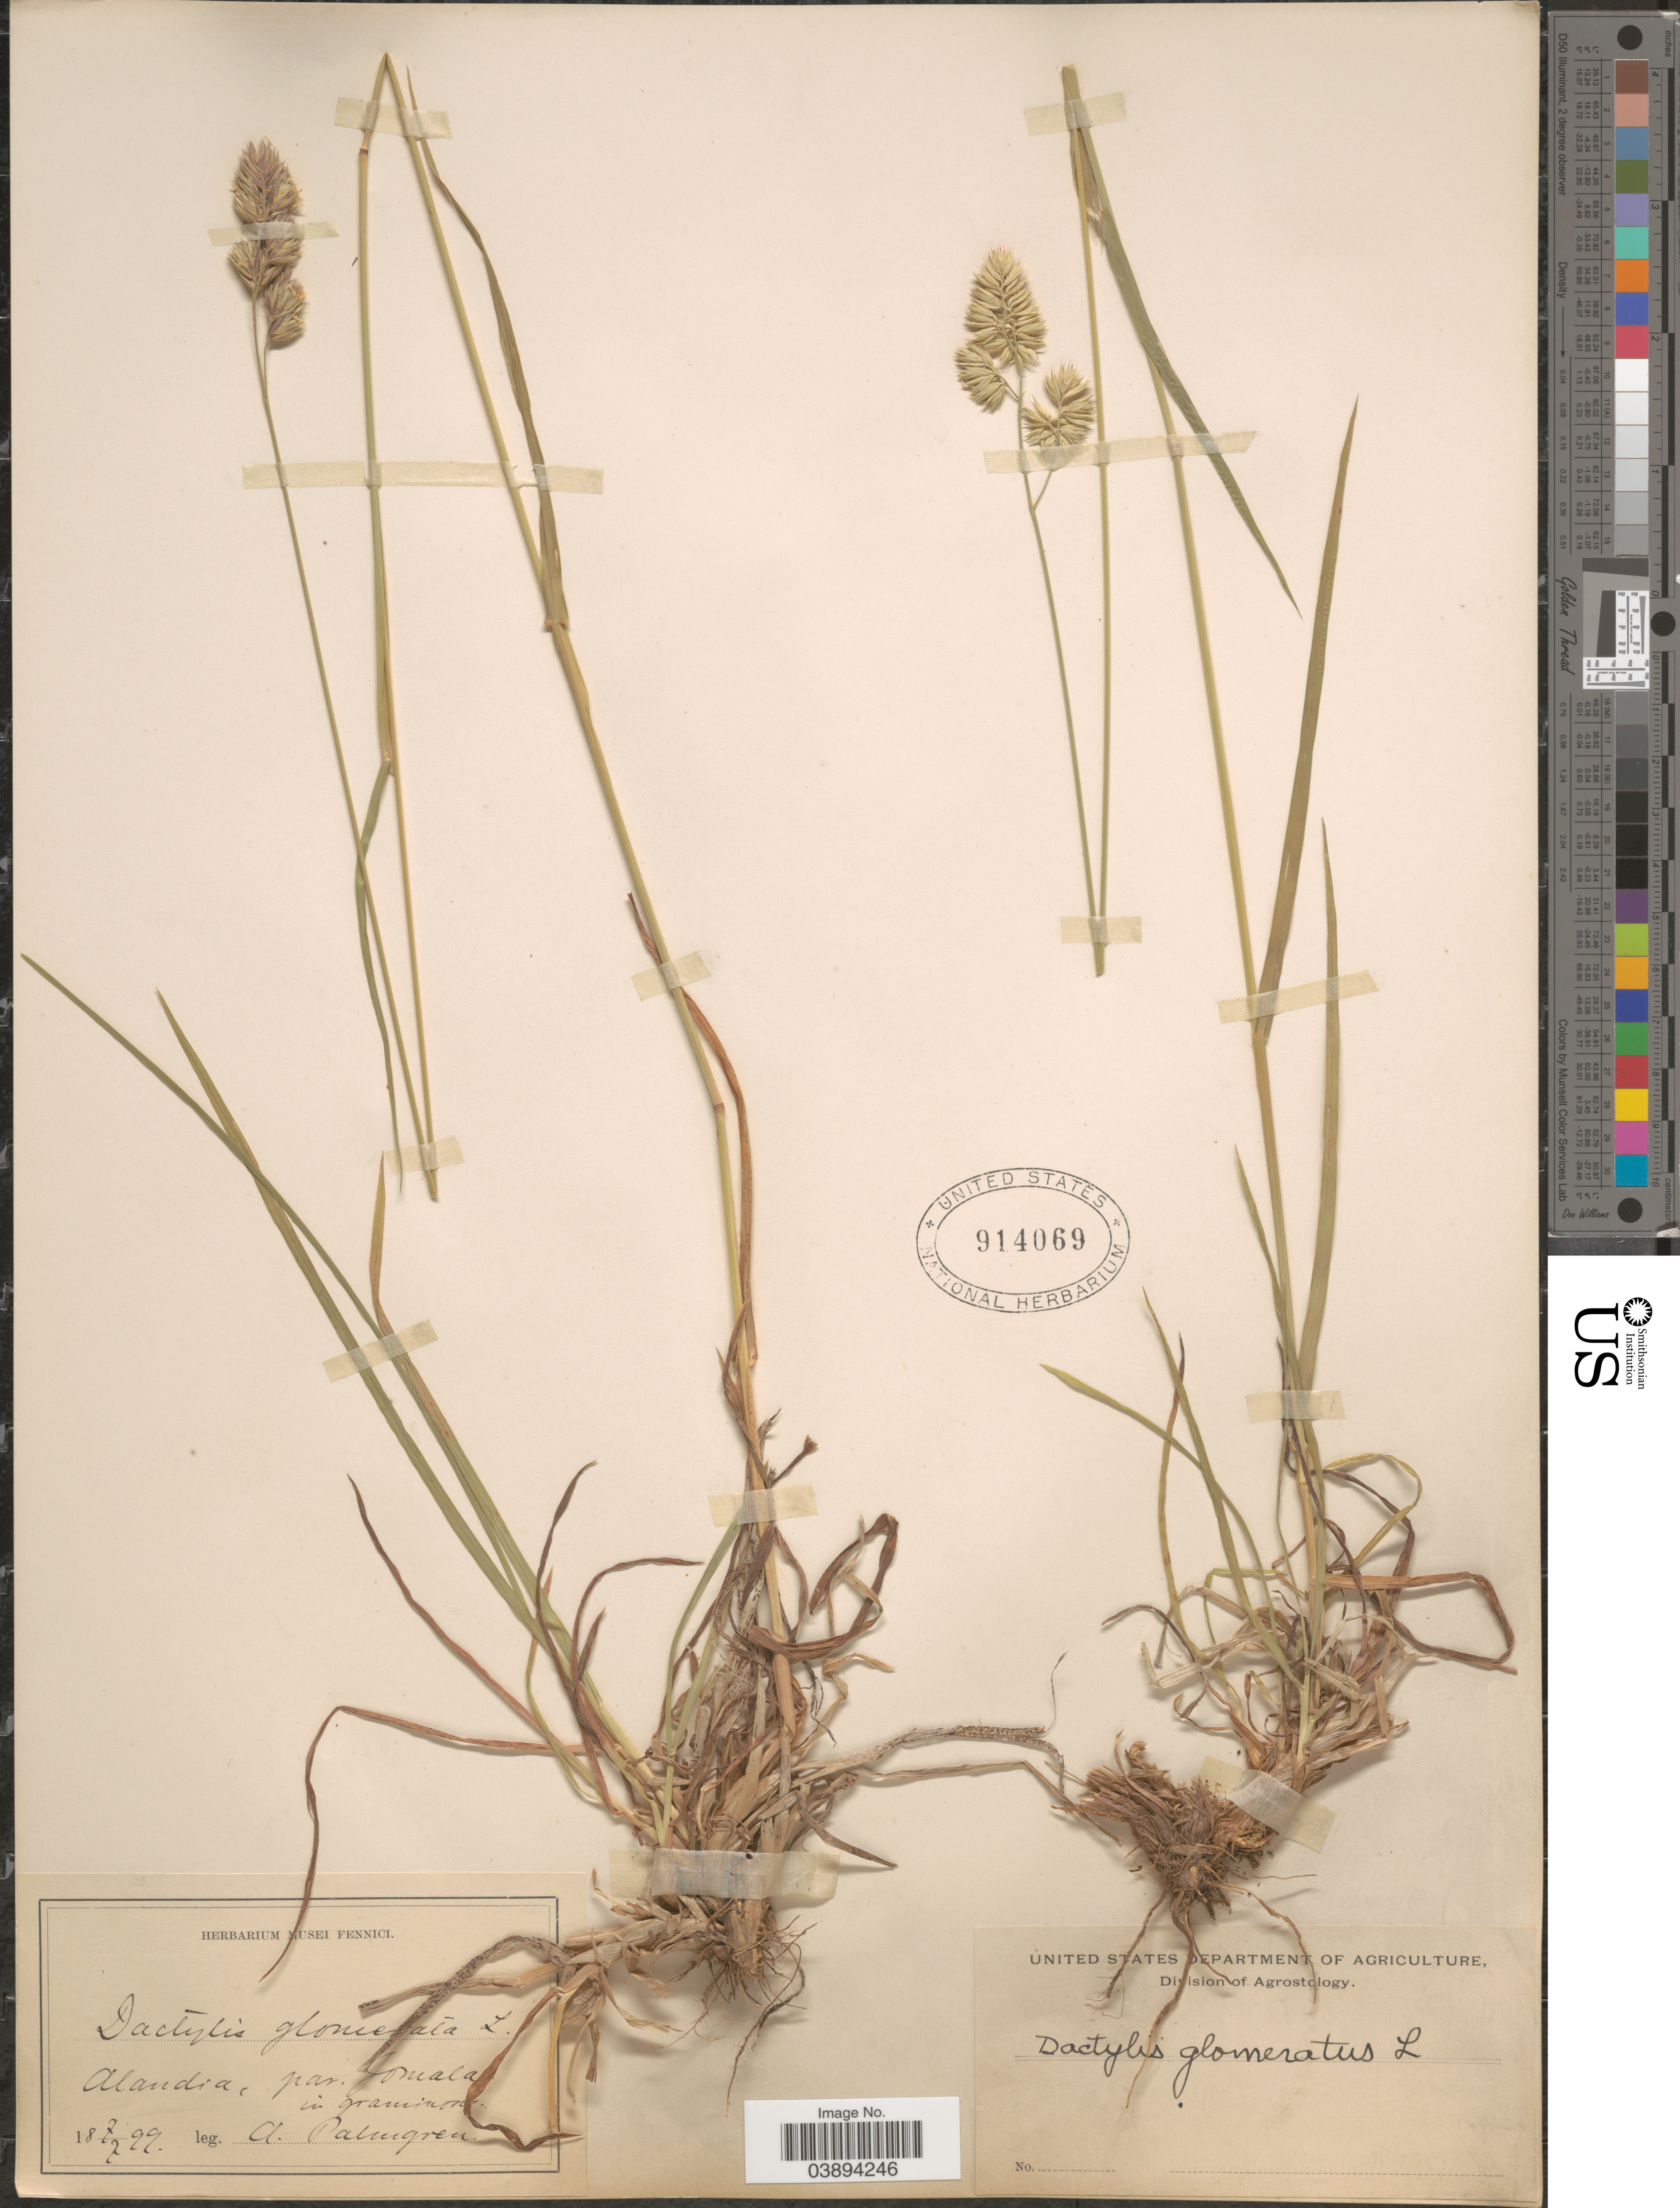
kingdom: Plantae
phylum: Tracheophyta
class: Liliopsida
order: Poales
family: Poaceae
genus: Dactylis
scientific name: Dactylis glomerata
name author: L.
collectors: A. Palmgren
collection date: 1899-07-07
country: Finland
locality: Alandiac par. Jomala.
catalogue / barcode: US 914069